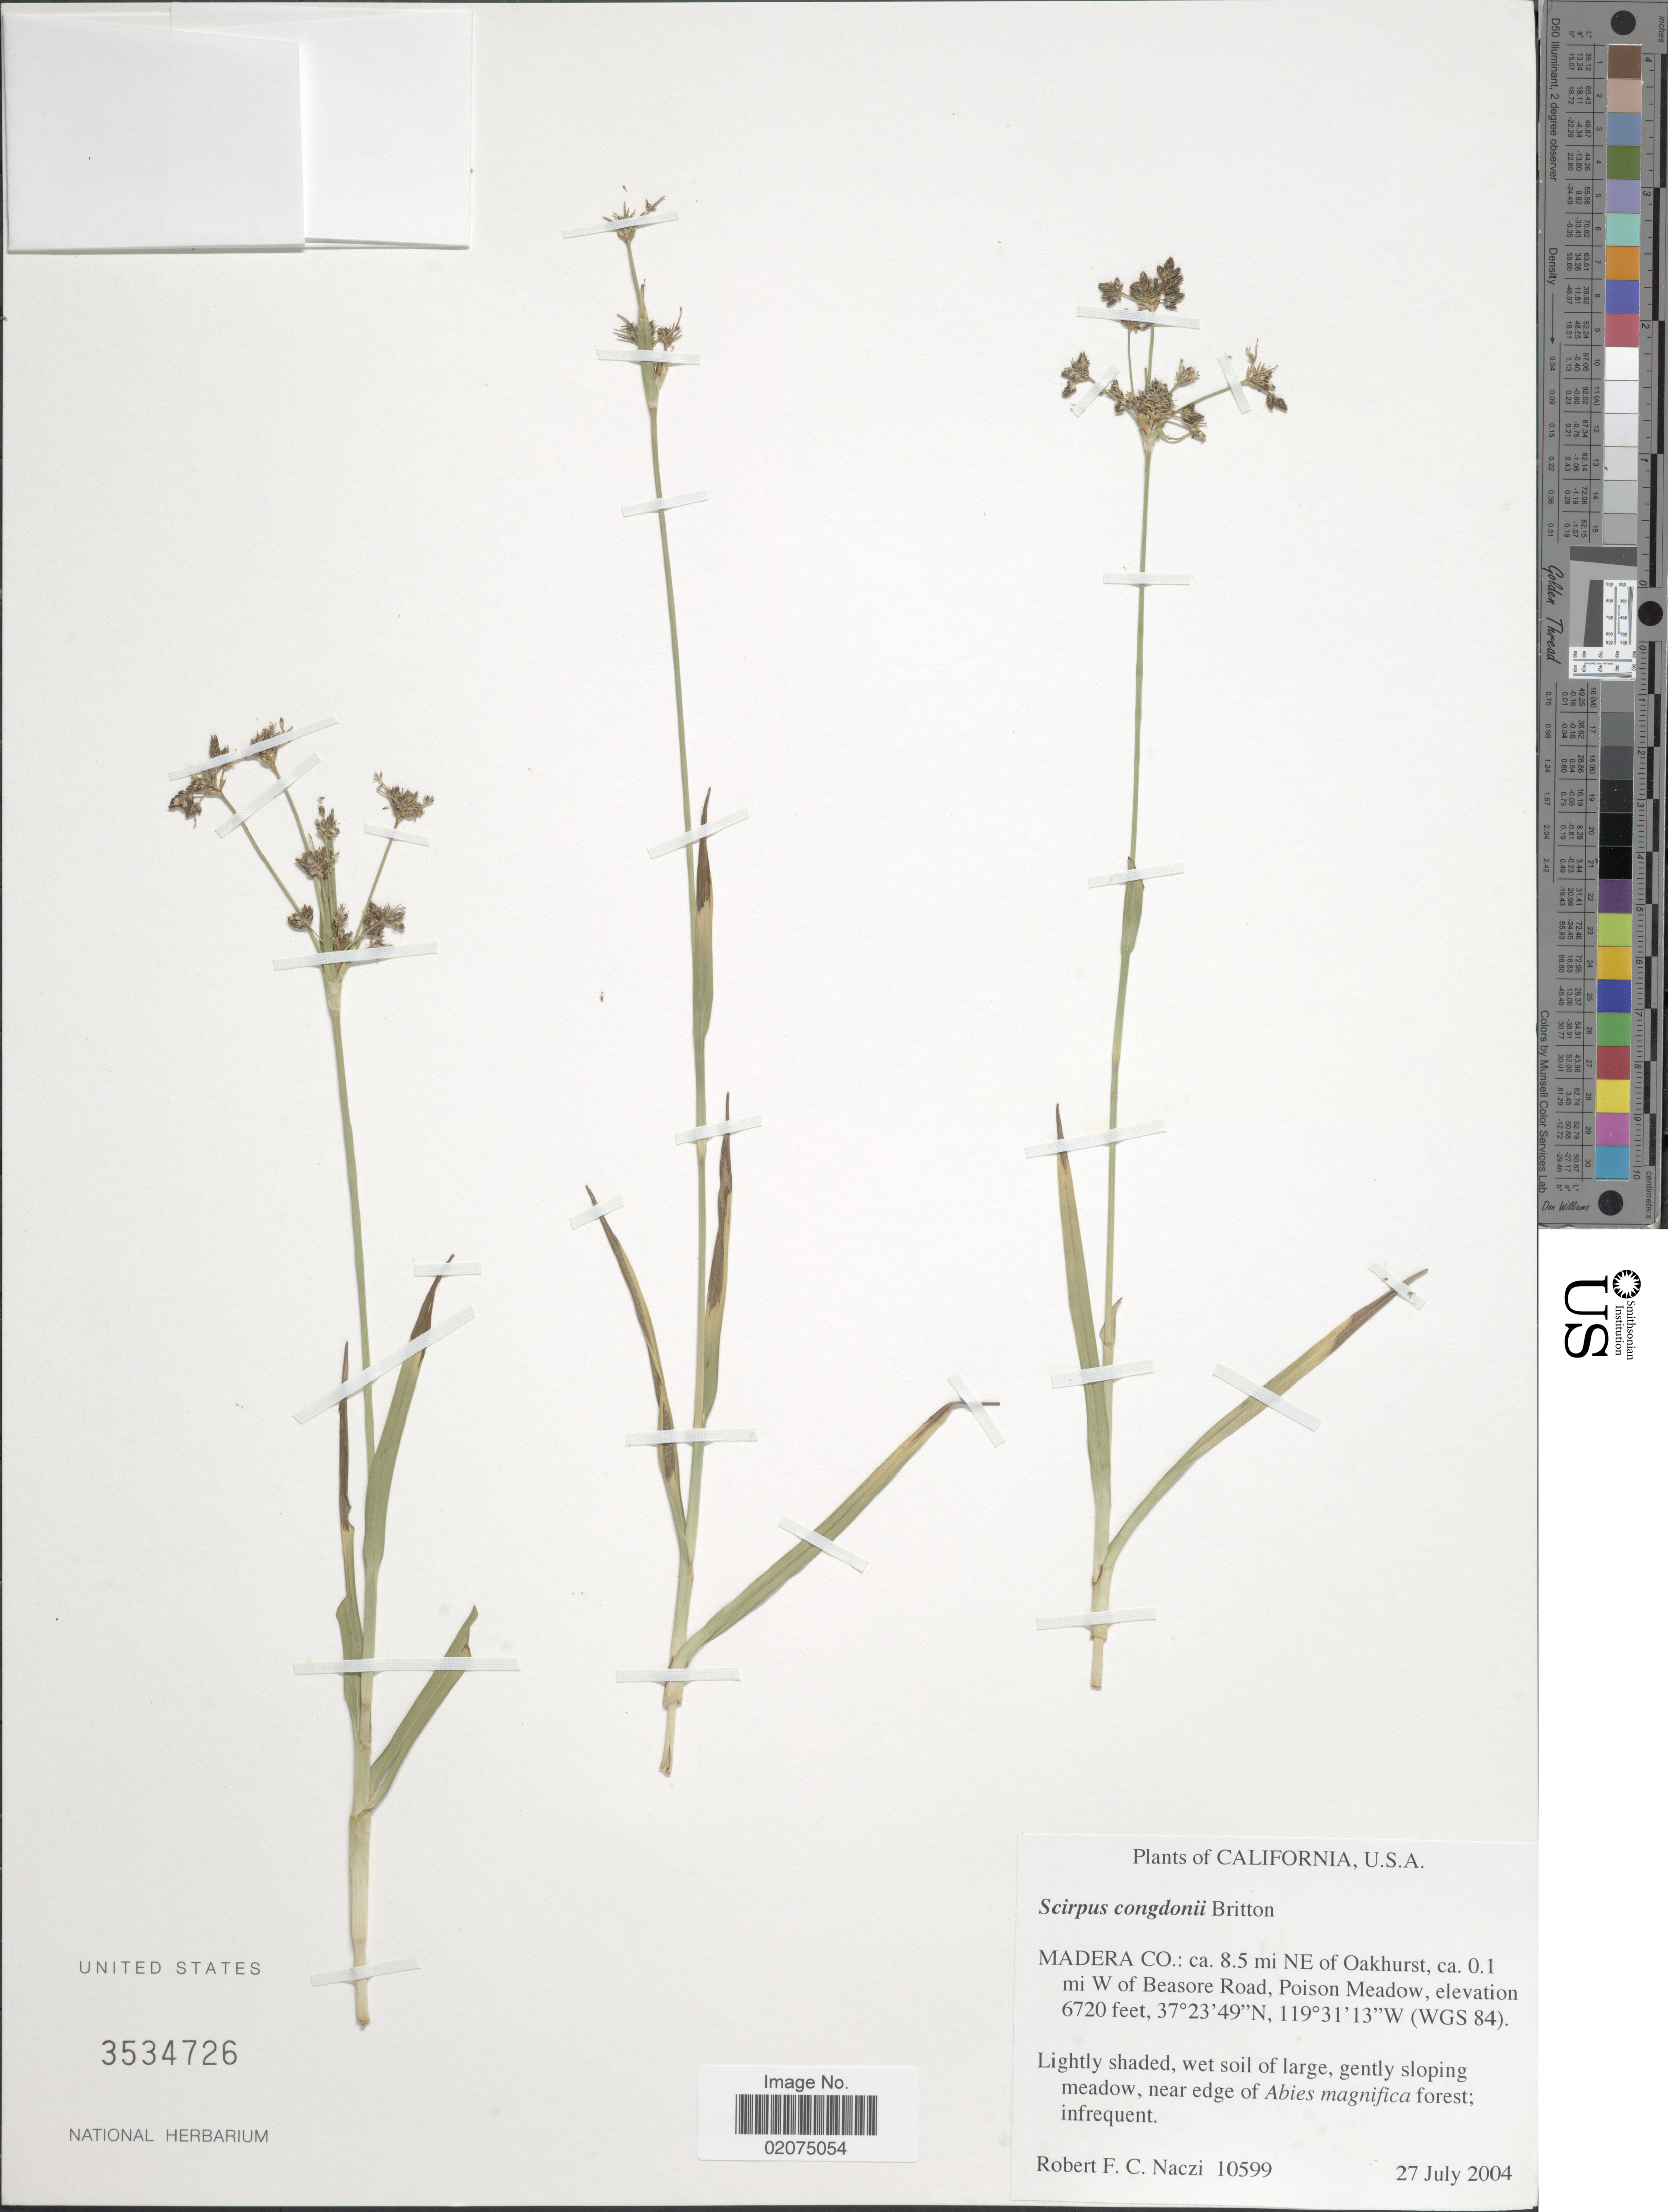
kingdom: Plantae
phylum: Tracheophyta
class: Liliopsida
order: Poales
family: Cyperaceae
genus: Scirpus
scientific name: Scirpus congdonii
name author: Britton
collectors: R. F. C. Naczi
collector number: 10599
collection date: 2004-07-27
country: United States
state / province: California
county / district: Madera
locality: U.S.A., Madera Co., ca 8.5 mi NE of Oakhurst, ca 0.1 mi W of Beasore Road, Poison Meadow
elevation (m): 2048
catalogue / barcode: US 3534726